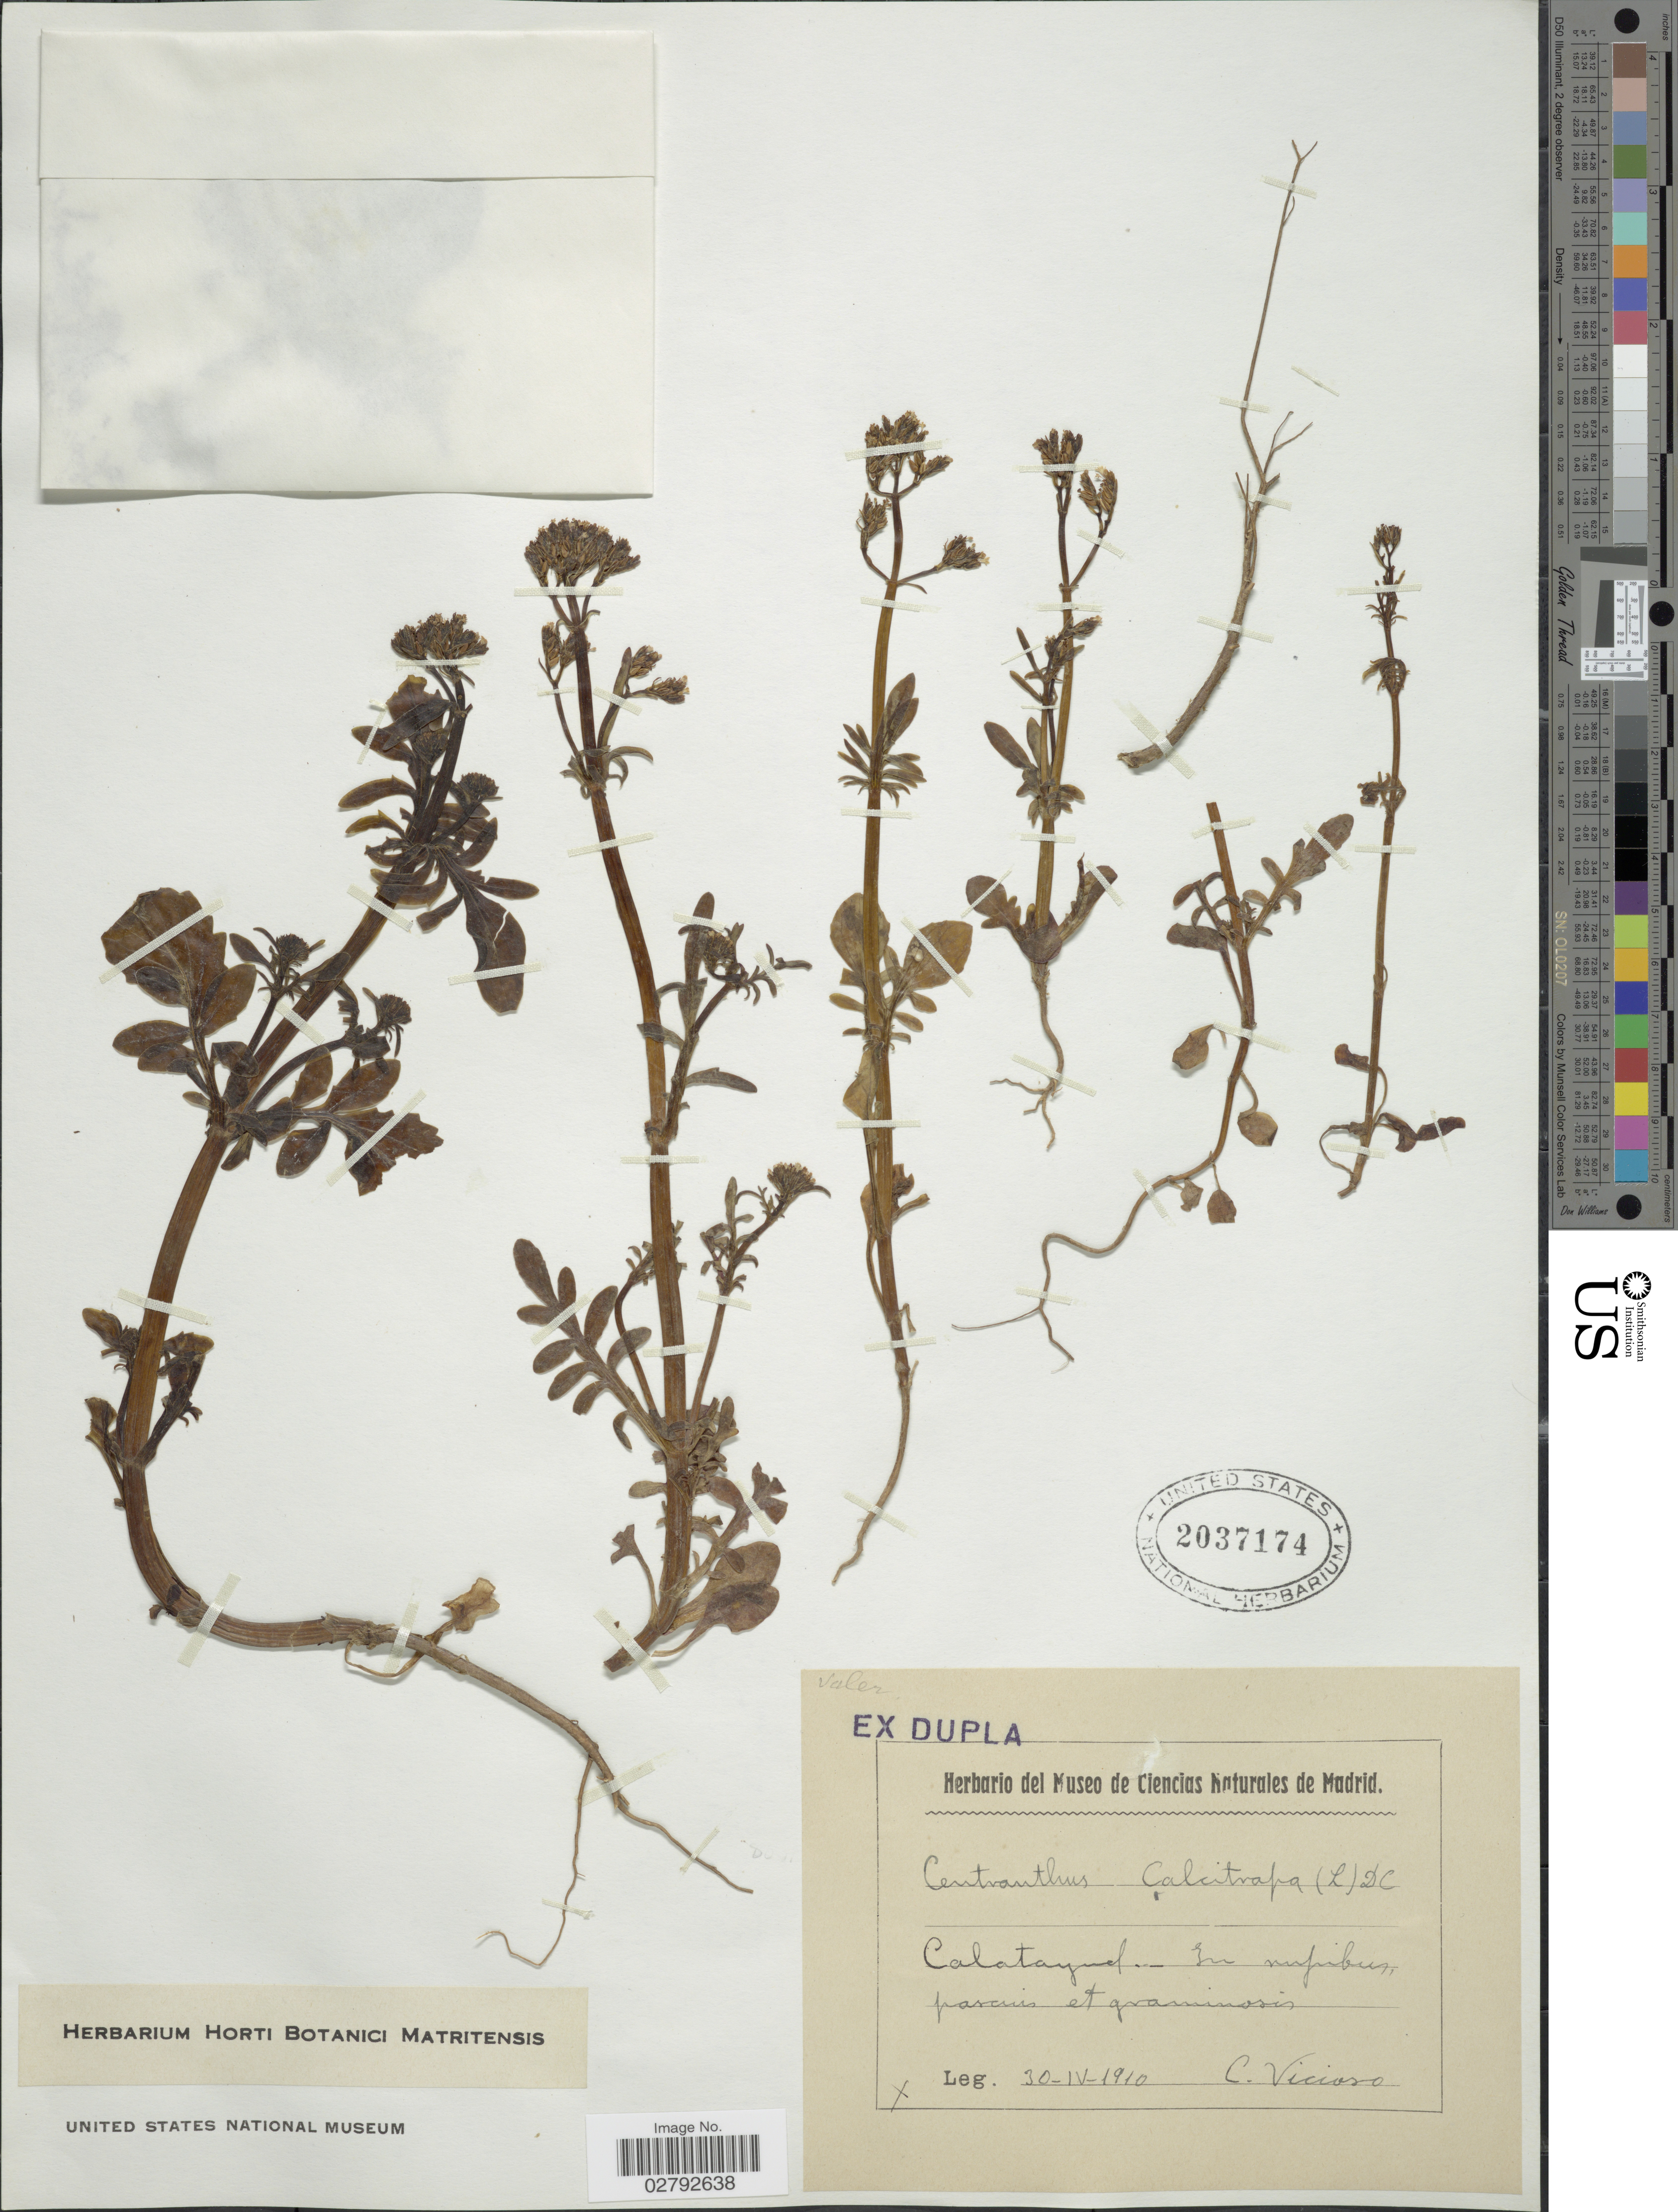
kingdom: Plantae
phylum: Tracheophyta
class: Magnoliopsida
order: Dipsacales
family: Caprifoliaceae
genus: Centranthus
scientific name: Centranthus calcitrapa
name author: DC.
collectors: C. Vicioso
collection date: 1910-04-30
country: Spain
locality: Calatayud - In mufibus, pascuis et graminosis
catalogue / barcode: US 2037174